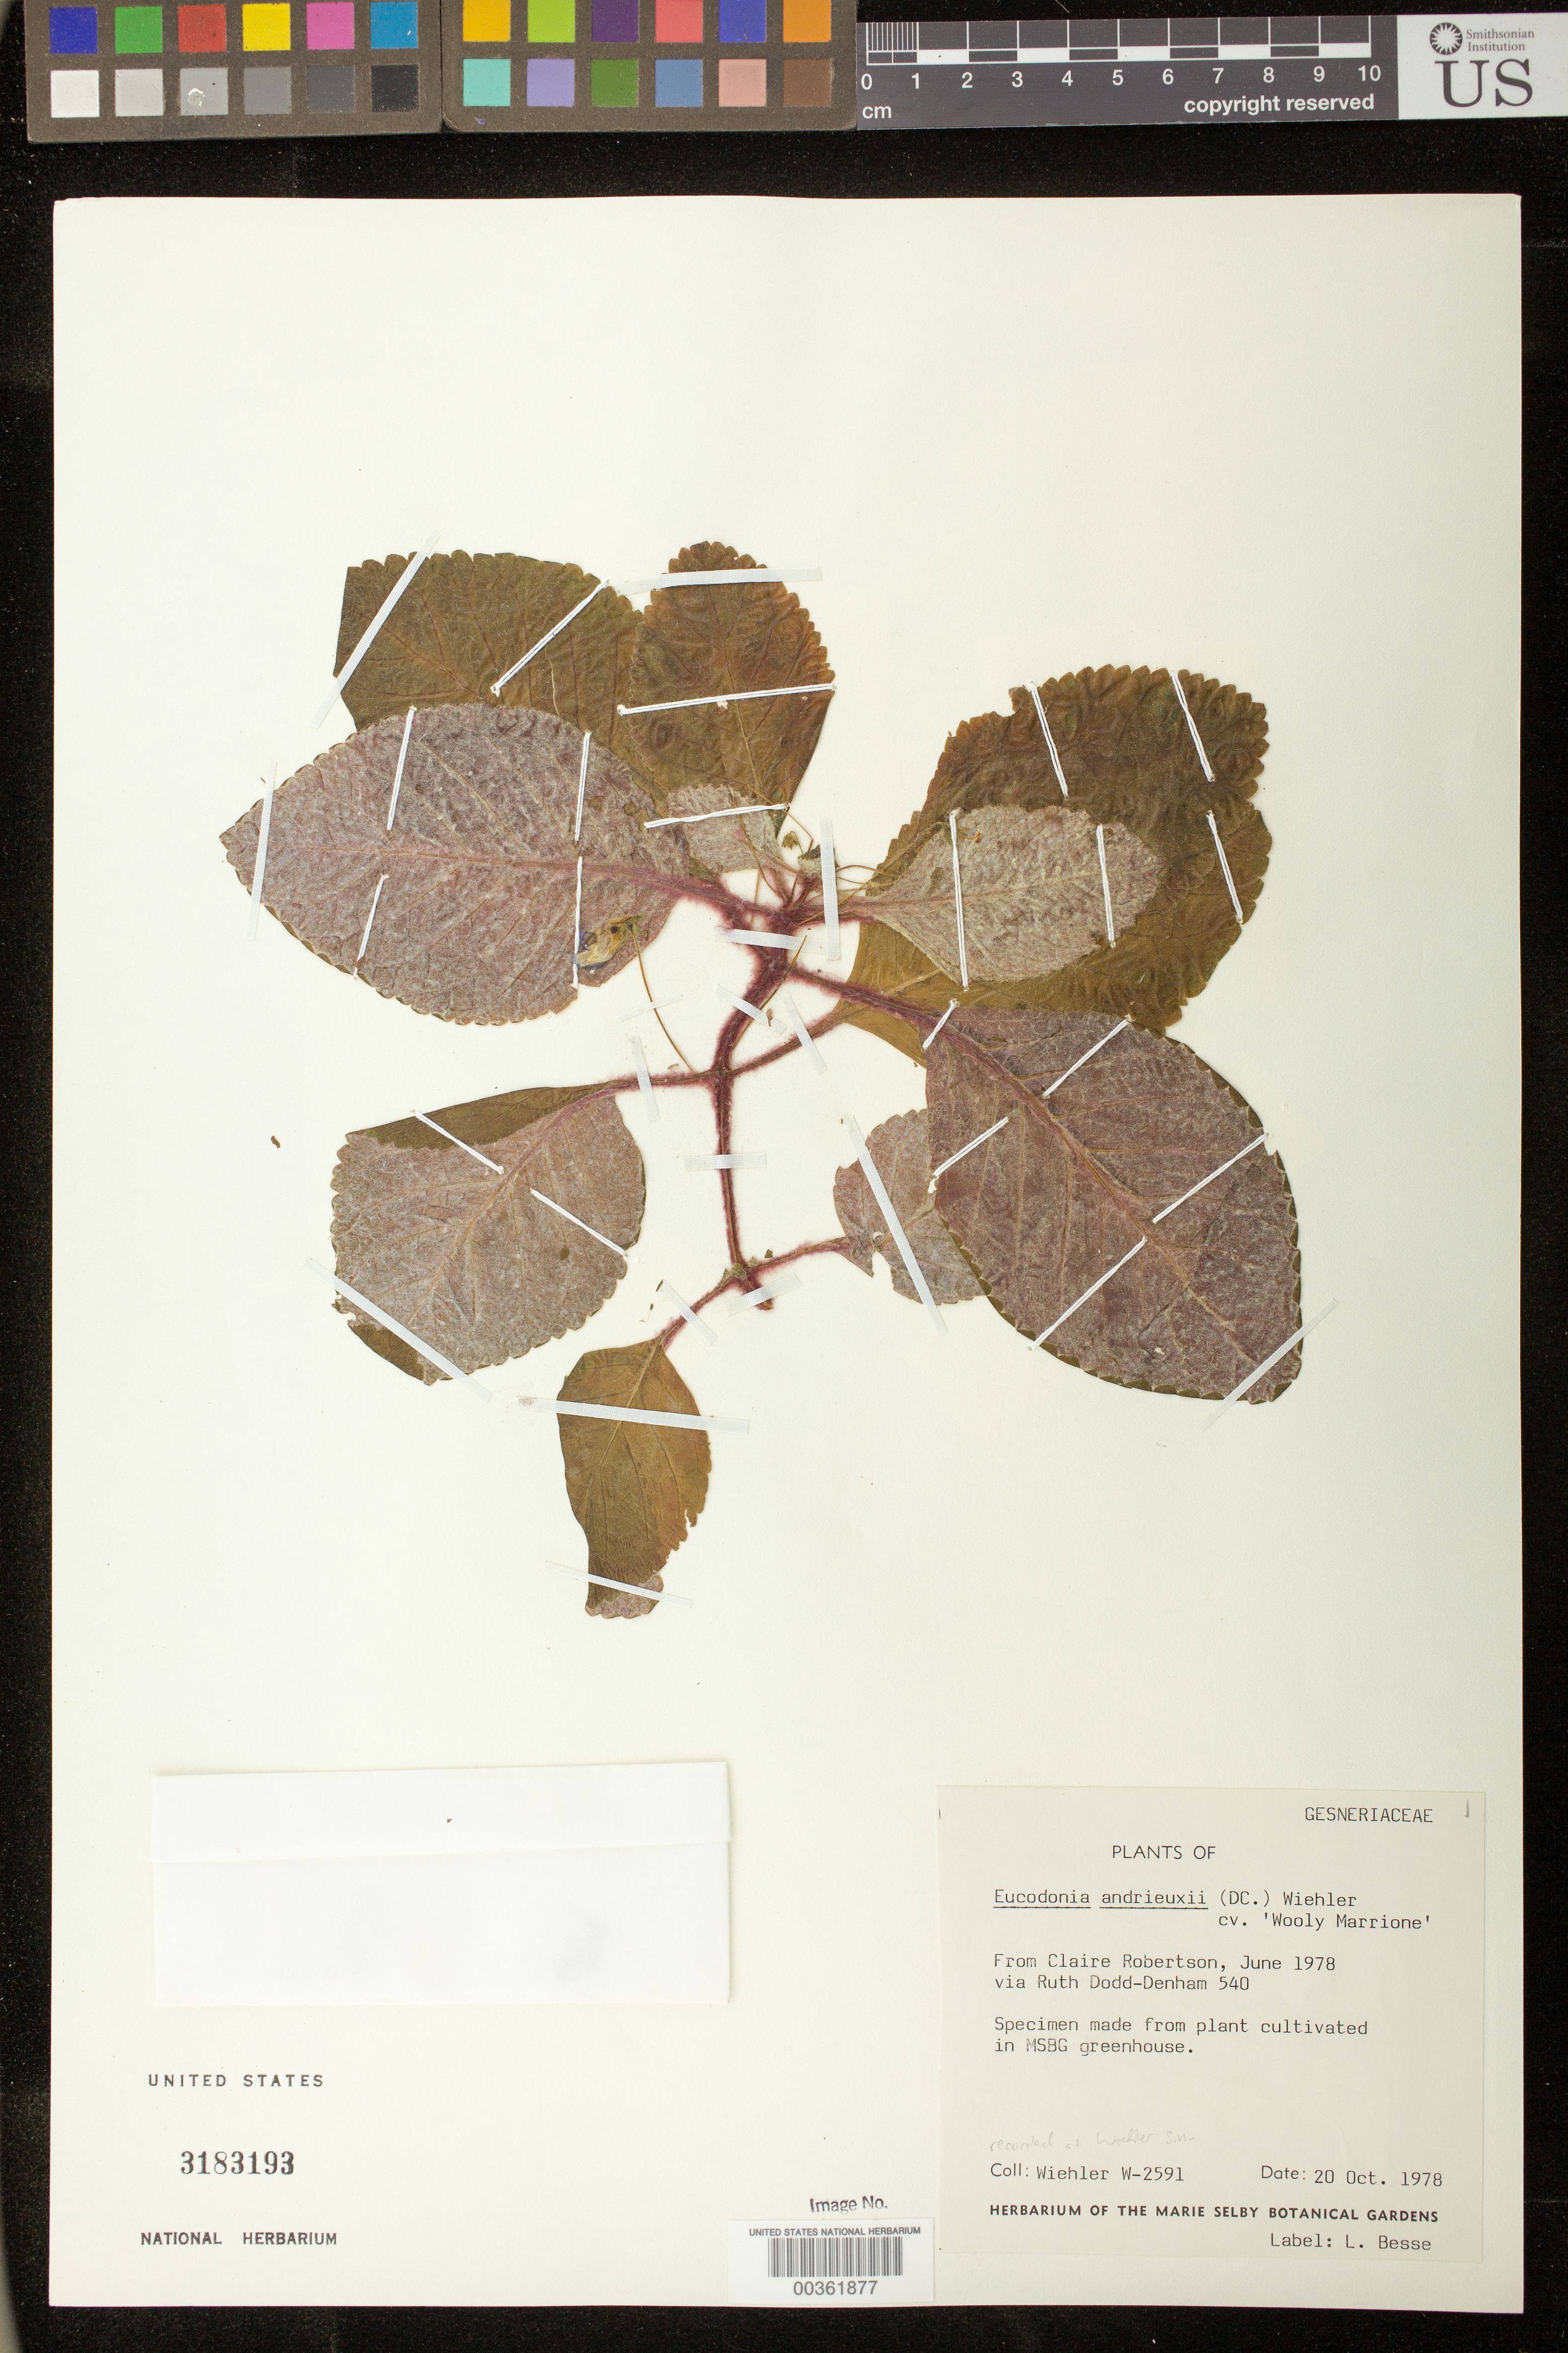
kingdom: Plantae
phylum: Tracheophyta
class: Magnoliopsida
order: Lamiales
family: Gesneriaceae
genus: Eucodonia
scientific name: Eucodonia andrieuxii 'Wooly Marrione'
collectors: H. J. Wiehler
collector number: W-2591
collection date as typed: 20 Oct 1978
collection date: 1978-10-20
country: United States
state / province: Florida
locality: Cultivated in Marie Selby Botanical Garden greenhouse.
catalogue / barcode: US 3183193